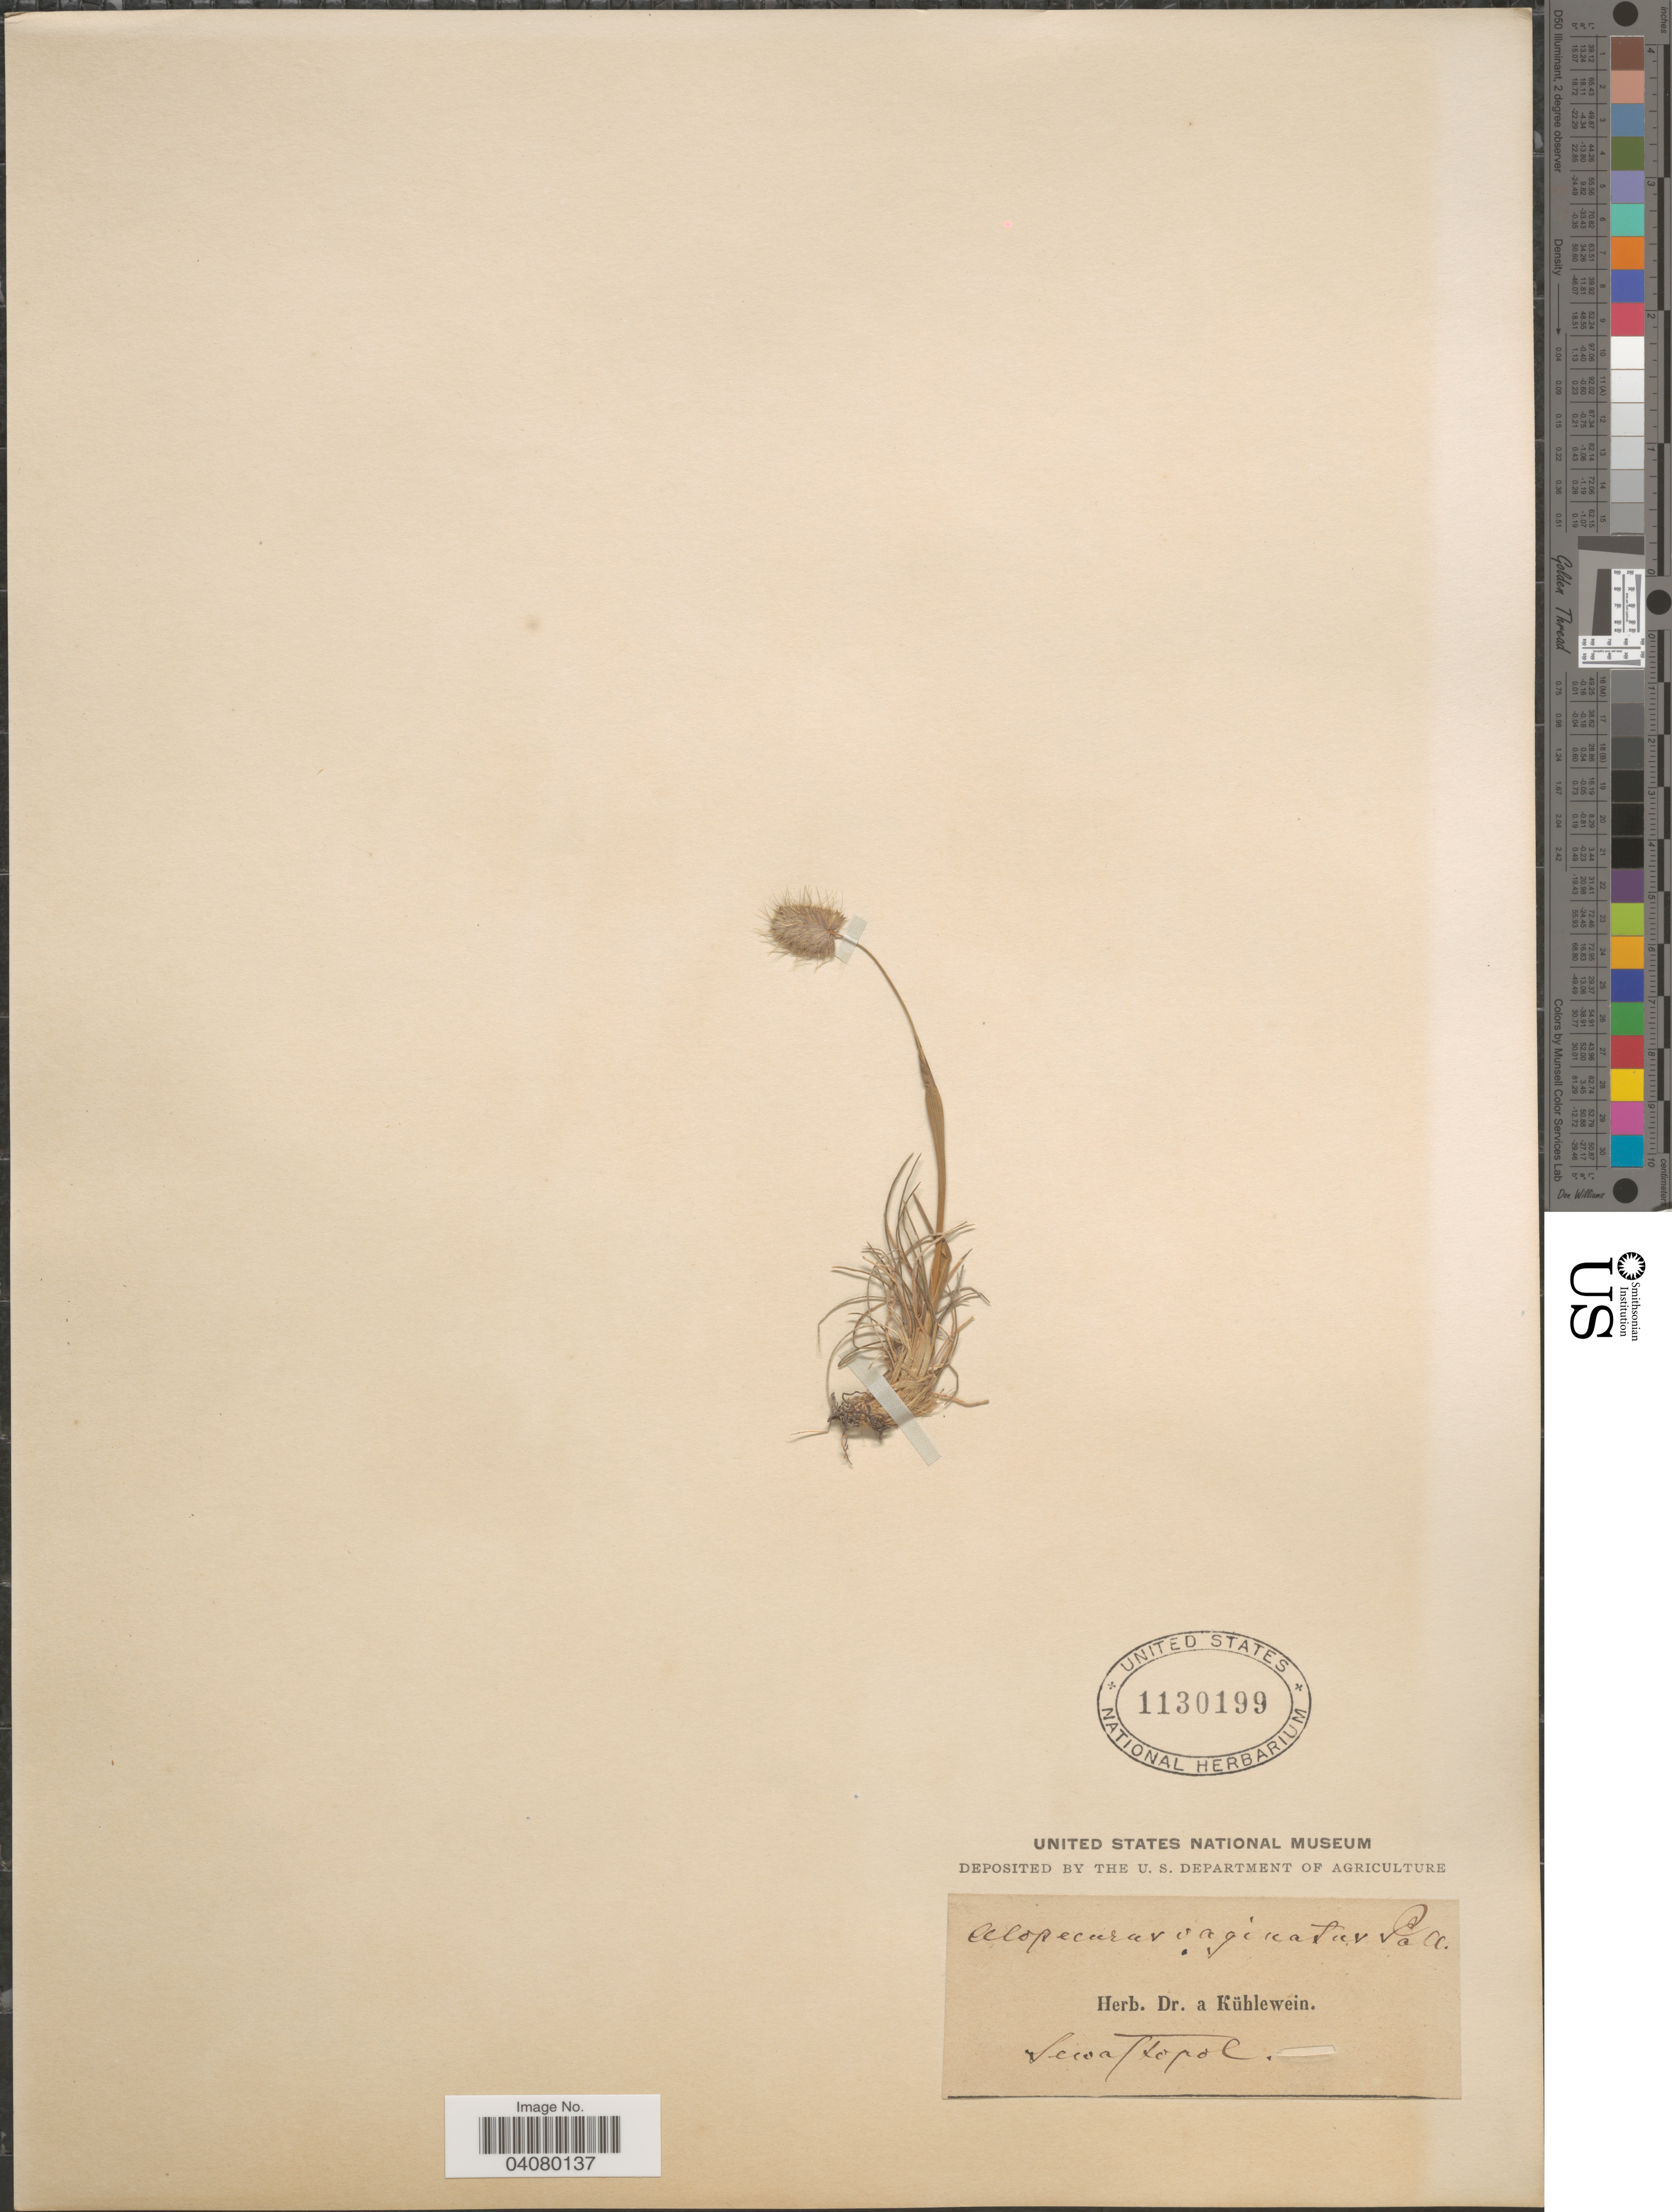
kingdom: Plantae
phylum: Tracheophyta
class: Liliopsida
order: Poales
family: Poaceae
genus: Alopecurus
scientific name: Alopecurus vaginatus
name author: (Willd.) Pall. ex Kunth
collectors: ex herb. Dr. A. Kühlewein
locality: Seis Flopol. [interpreted] [unsure placement]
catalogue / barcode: US 1130199